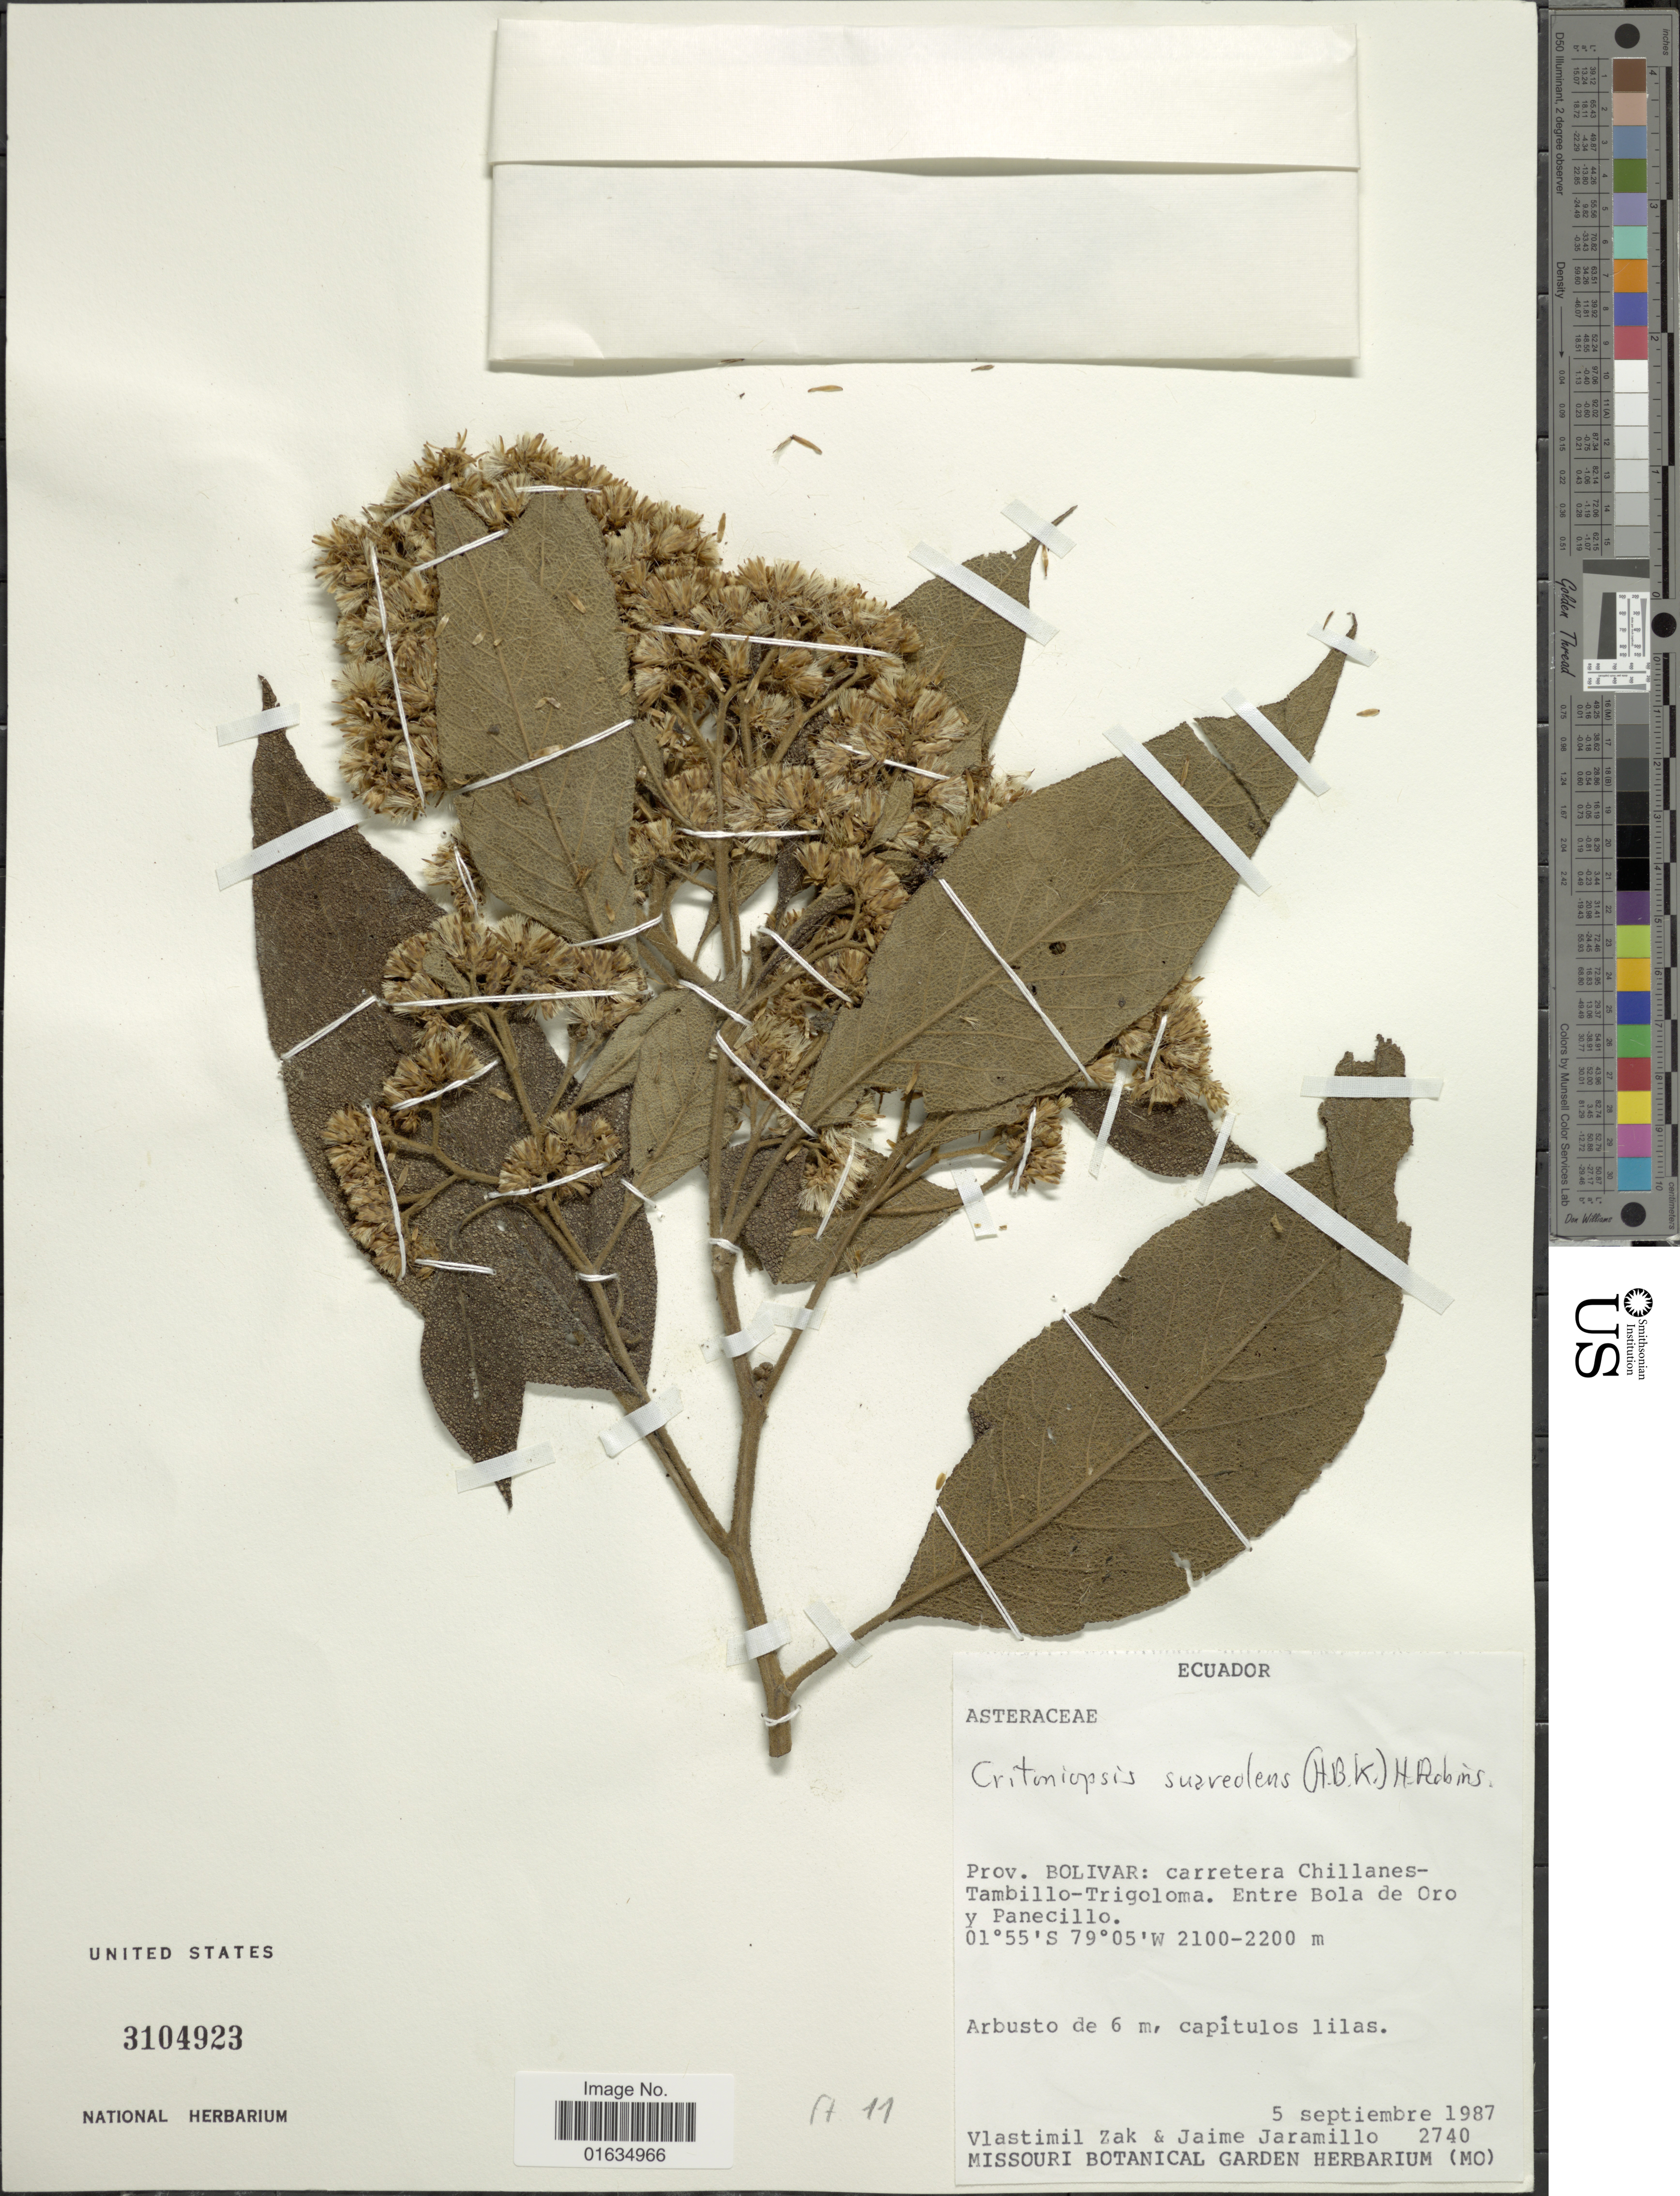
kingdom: Plantae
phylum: Tracheophyta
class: Magnoliopsida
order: Asterales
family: Asteraceae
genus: Critoniopsis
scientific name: Critoniopsis suaveolens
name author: (Kunth) H. Rob.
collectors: V. Zak & J. Jaramillo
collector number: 2740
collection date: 1987-09-05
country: Ecuador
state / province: Bolívar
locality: Prov. Bolivar, carretera Chillanes-Tambillo-Trigoloma, entre Bola de Oro y Panecillo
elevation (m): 2100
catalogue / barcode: US 3104923